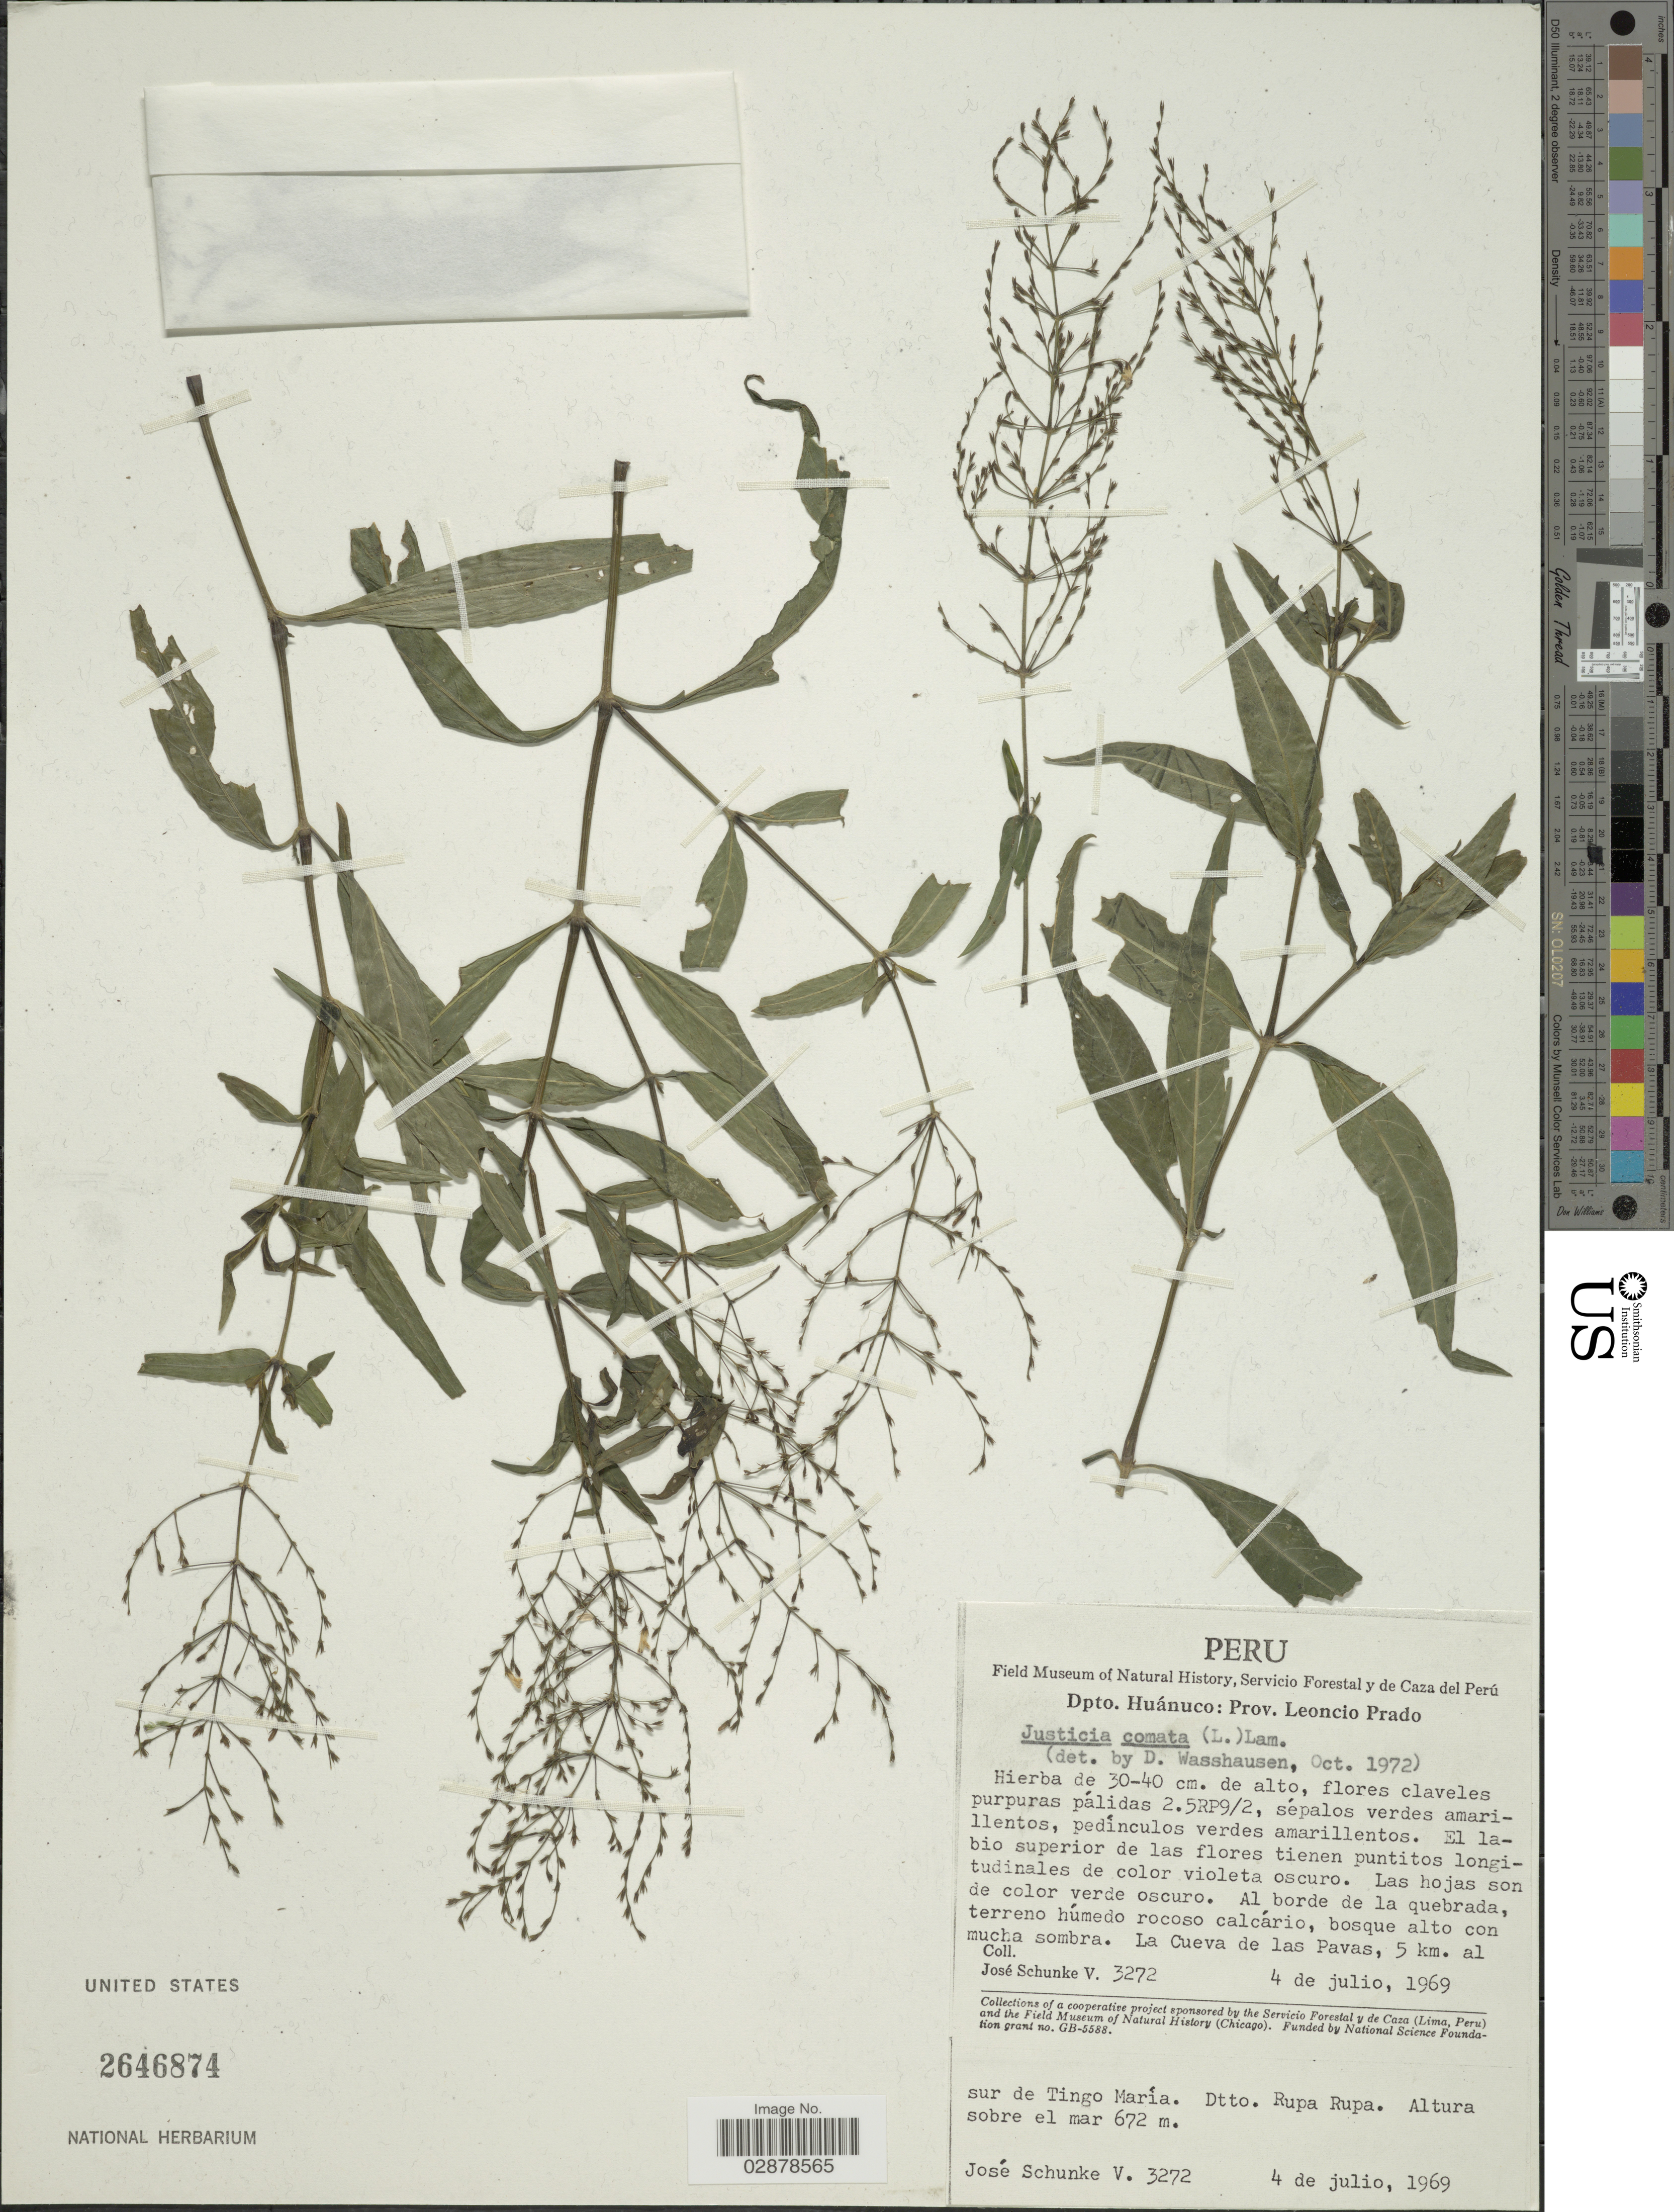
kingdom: Plantae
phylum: Tracheophyta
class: Magnoliopsida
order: Lamiales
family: Acanthaceae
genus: Justicia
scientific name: Justicia comata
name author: (L.) Lam.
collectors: J. Schunke Vigo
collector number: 3272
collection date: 1969-07-04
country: Peru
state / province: Huánuco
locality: Dpto. Huánuco: Prov. Leoncio Prado, La Cueva de las Pavas, 5 km. al sur de Tingo María, Dtto. Rupa Rupa.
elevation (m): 672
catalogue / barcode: US 2646874